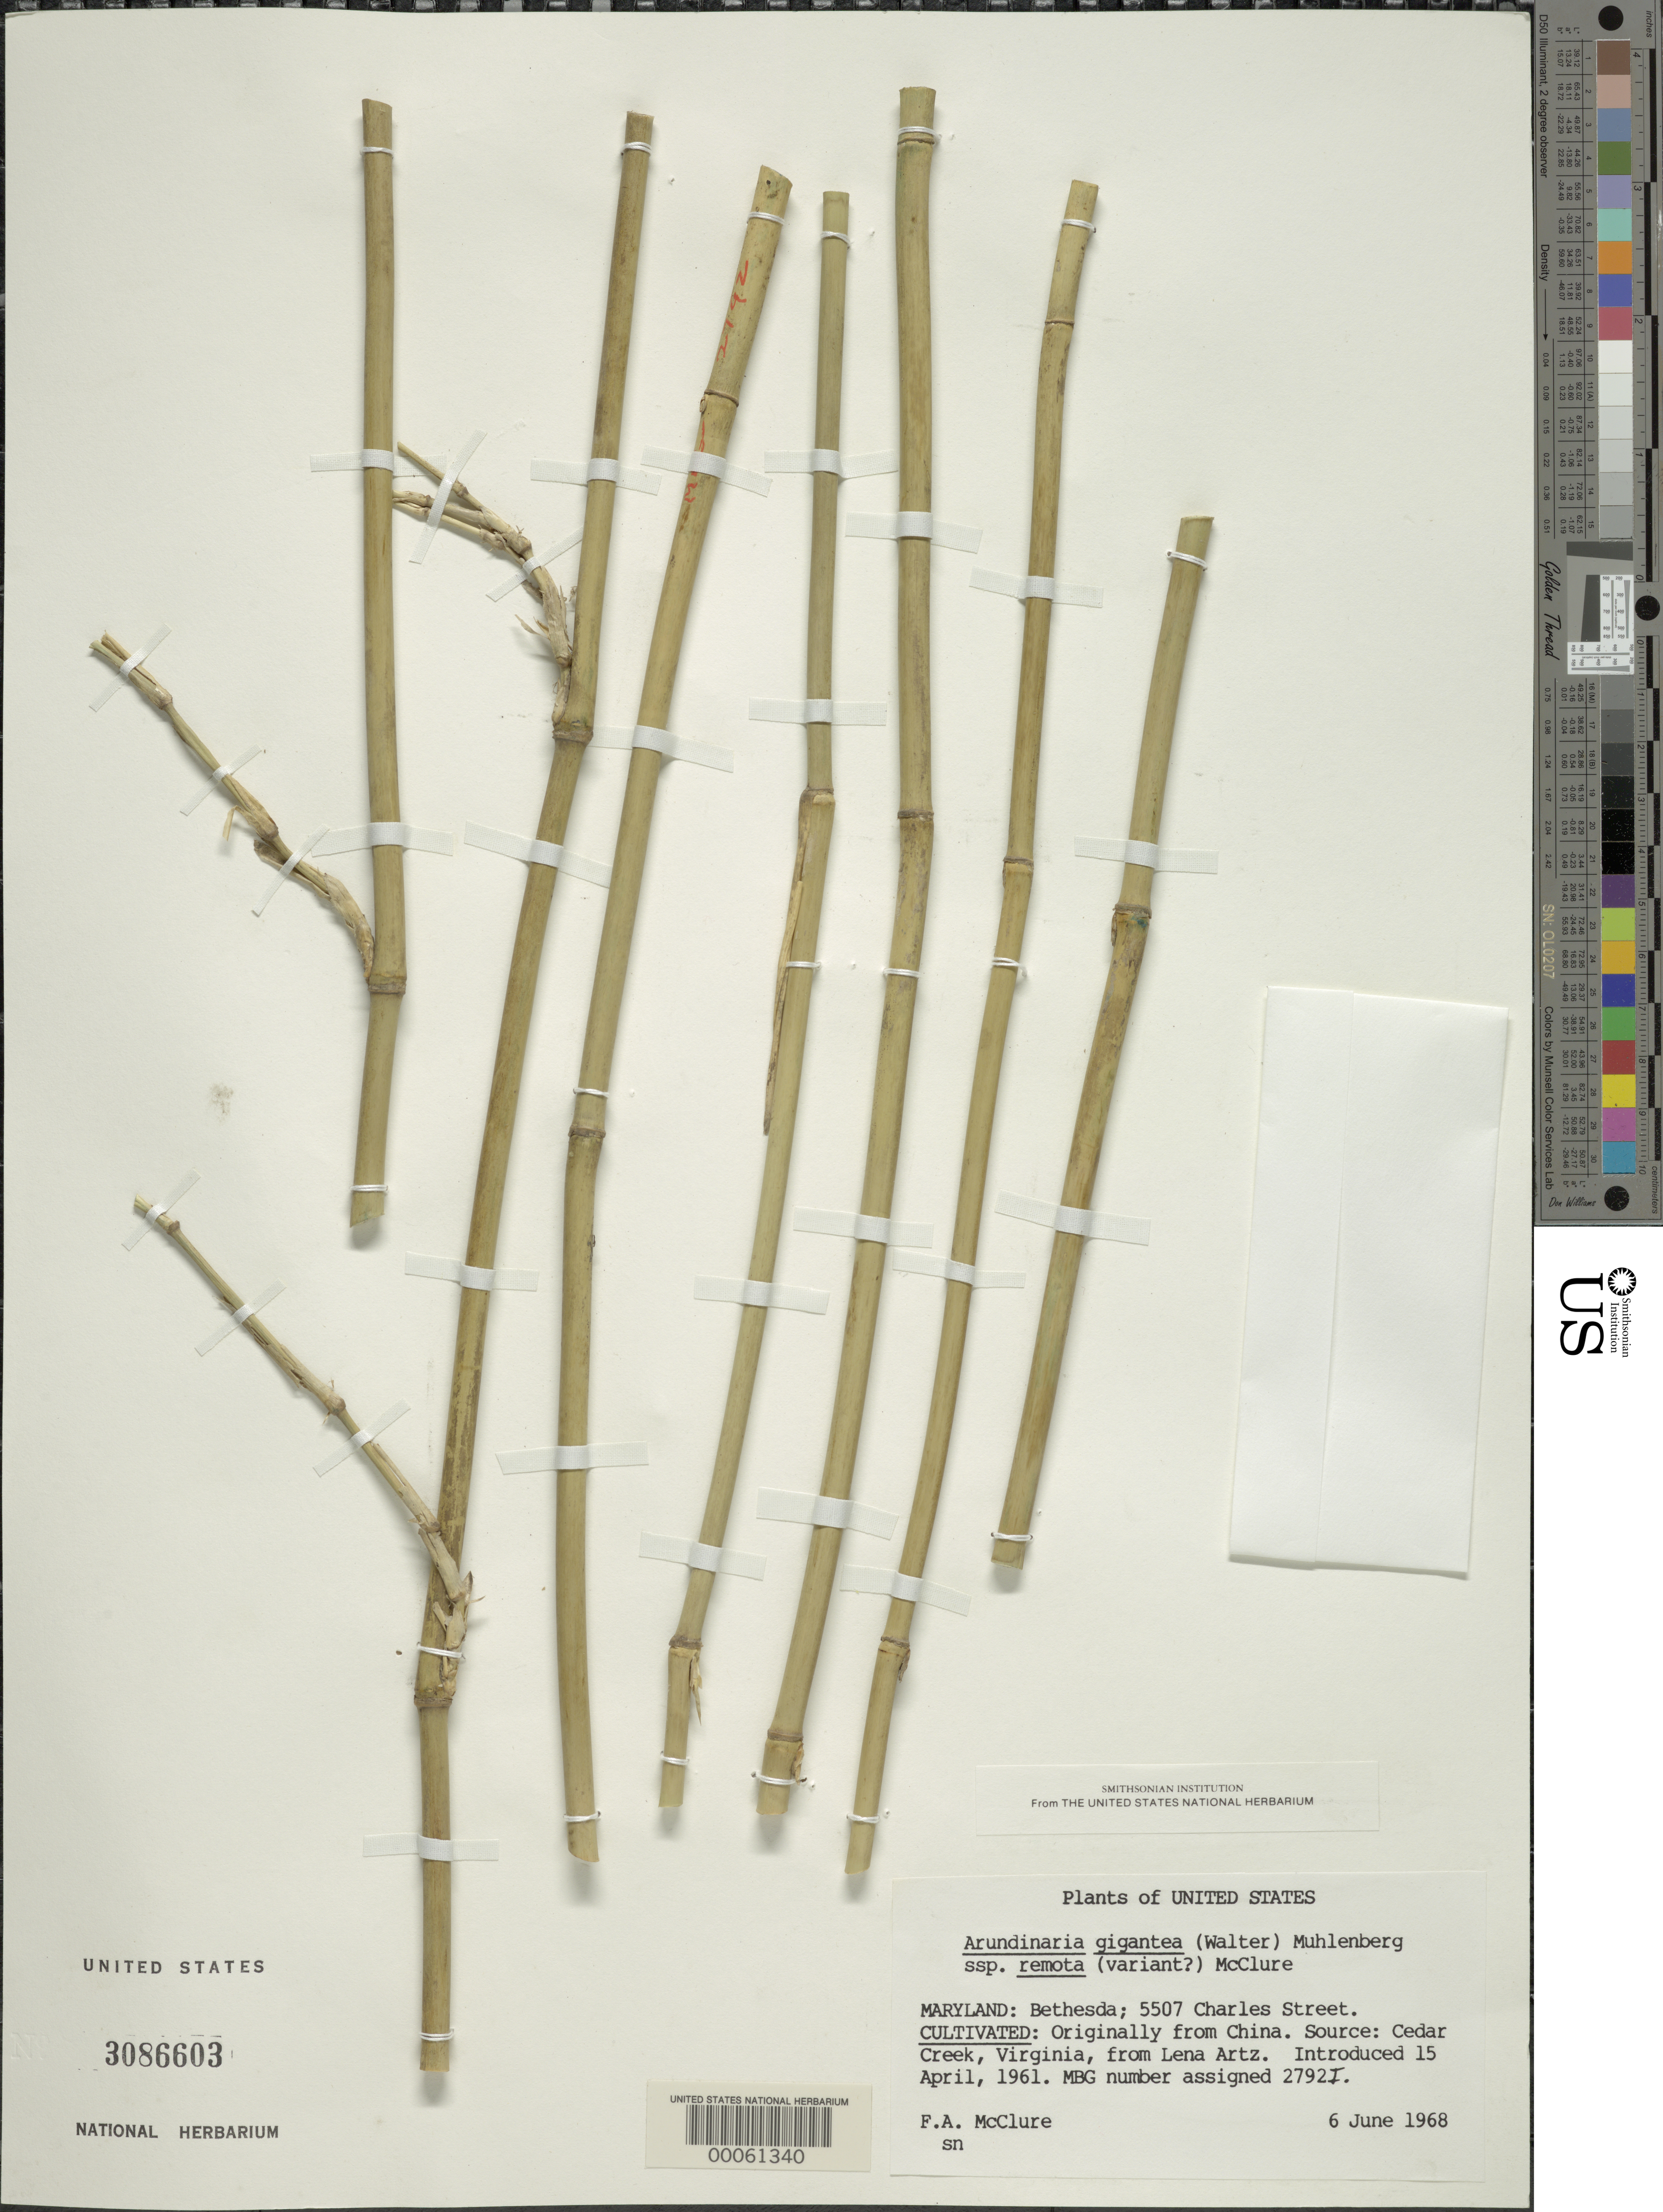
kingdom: Plantae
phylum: Tracheophyta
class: Liliopsida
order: Poales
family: Poaceae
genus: Arundinaria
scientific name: Arundinaria gigantea subsp. remota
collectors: F. A. McClure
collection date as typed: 06 Jun 1968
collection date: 1968-06-06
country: United States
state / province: Maryland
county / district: Montgomery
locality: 5507 Charles Street, Bethesda (McClure's garden)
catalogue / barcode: US 3086603